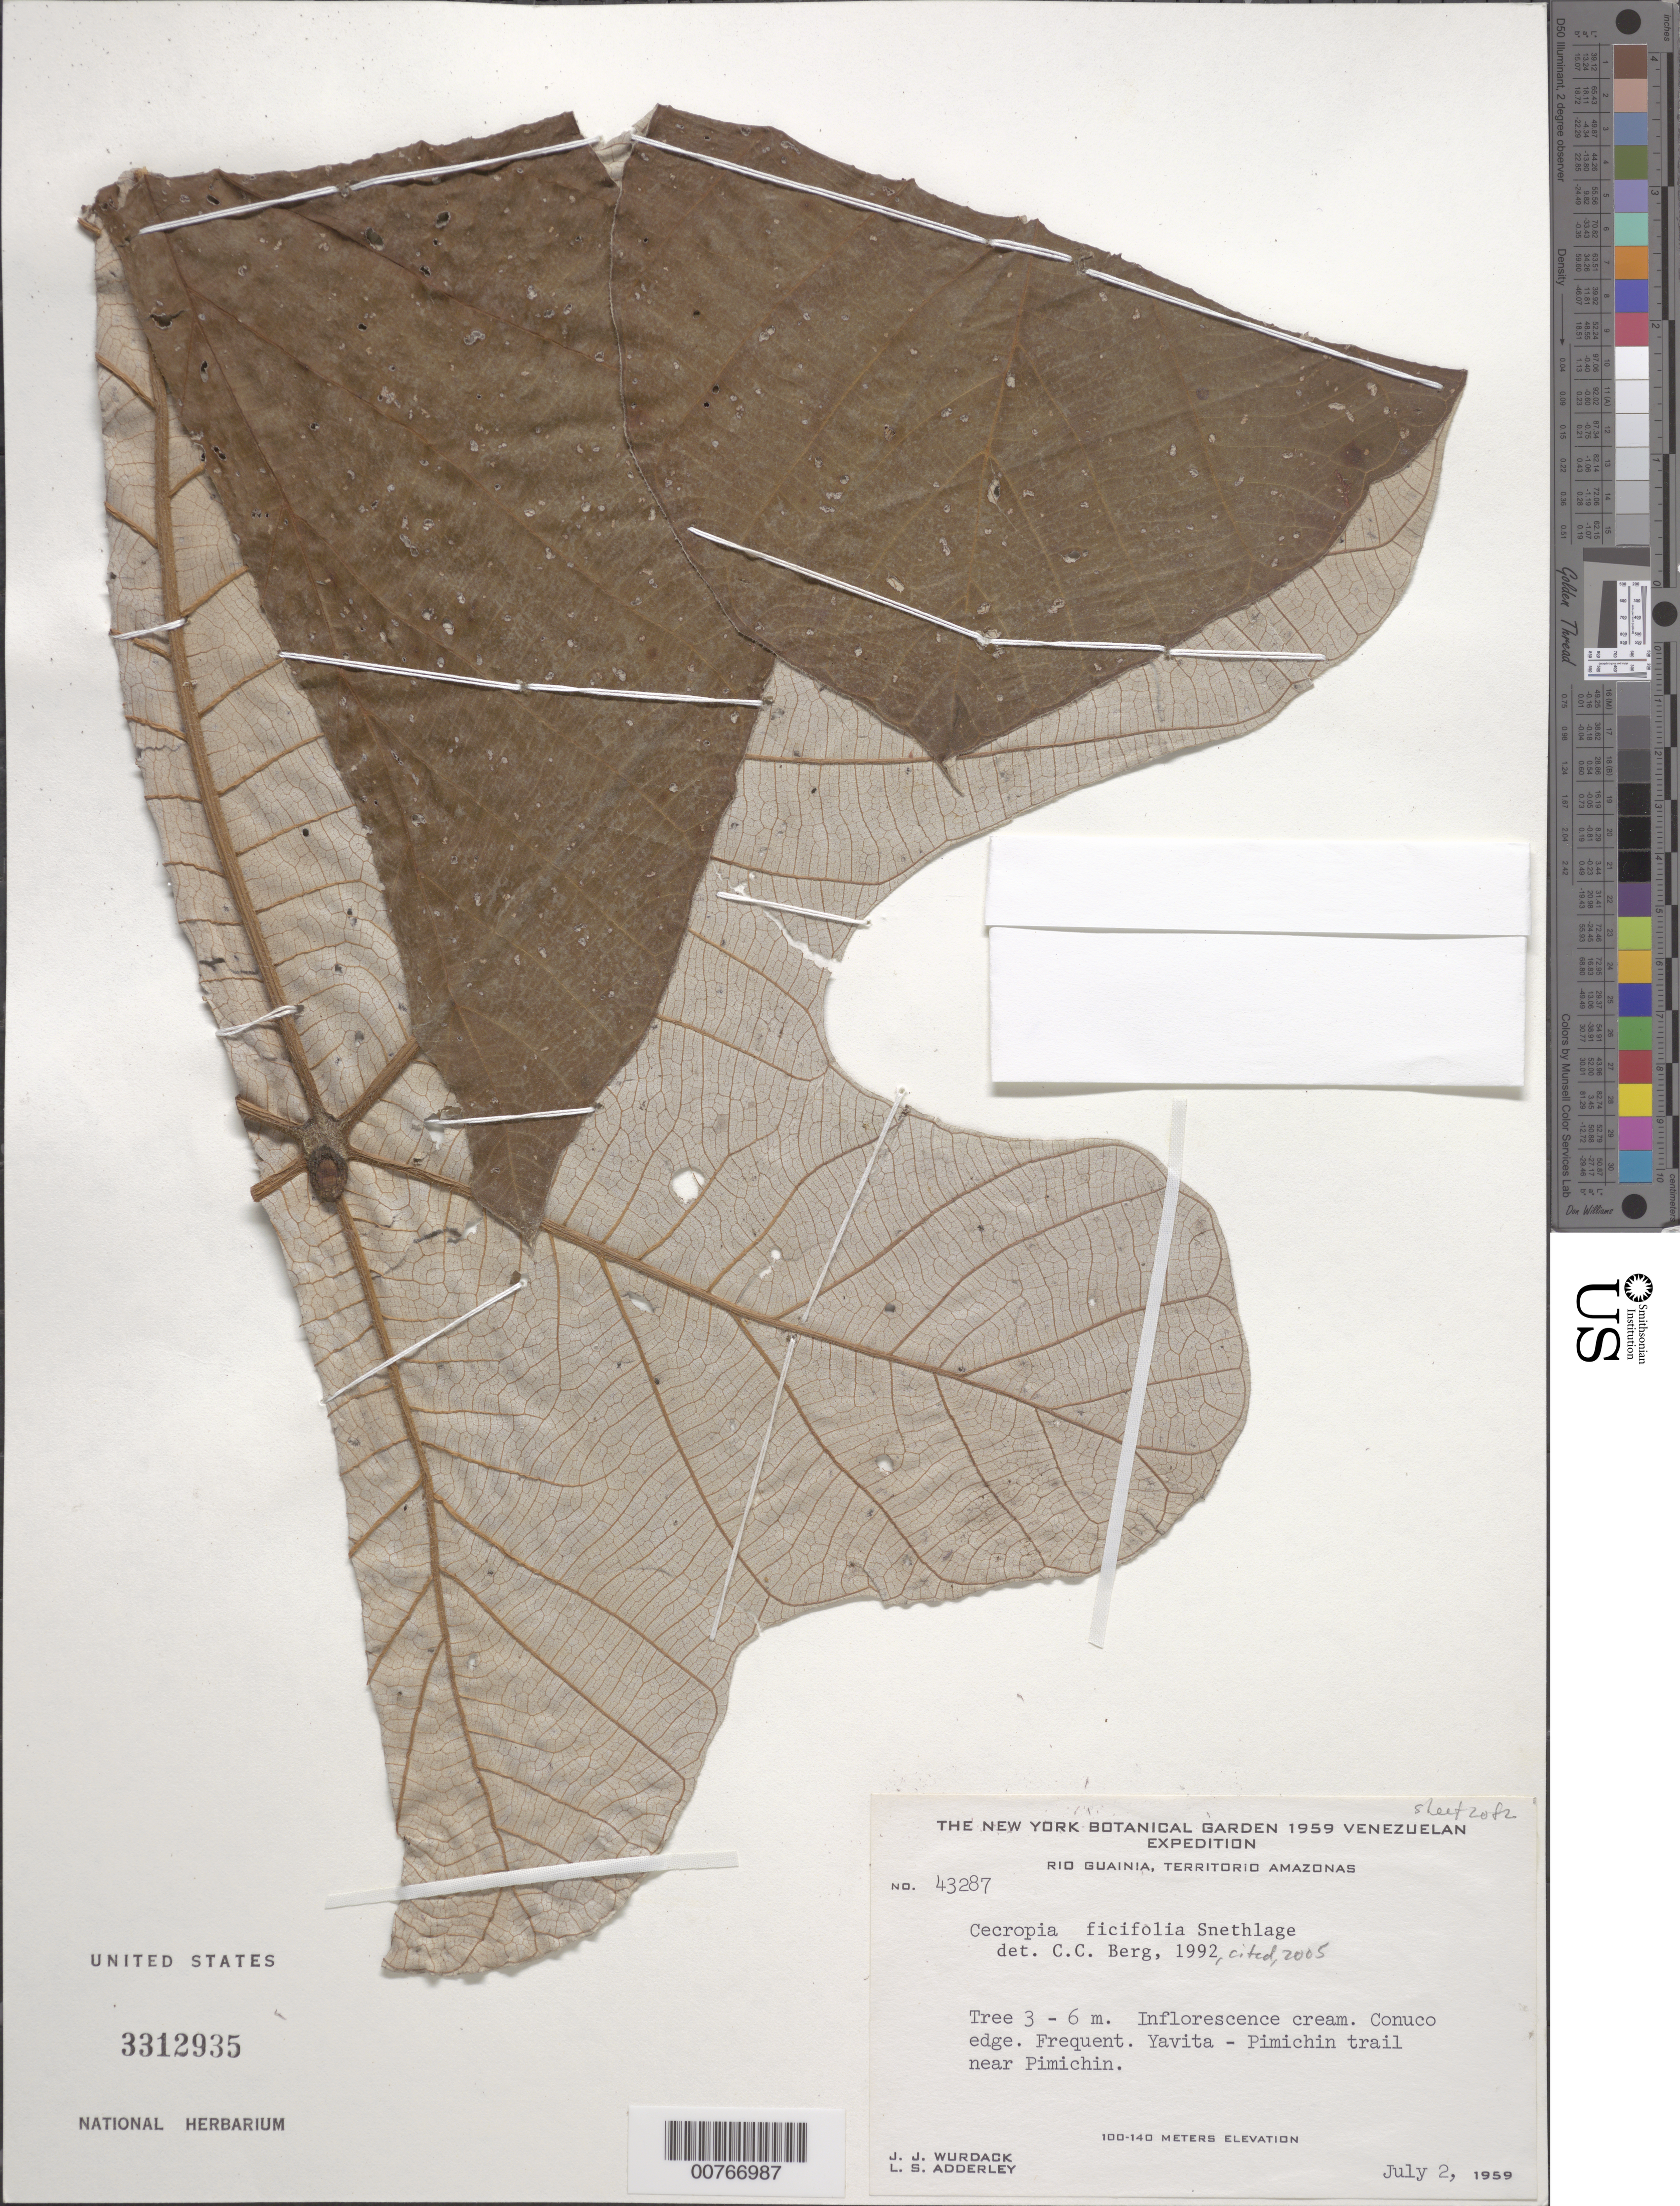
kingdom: Plantae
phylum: Tracheophyta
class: Magnoliopsida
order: Rosales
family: Urticaceae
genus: Cecropia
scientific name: Cecropia ficifolia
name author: Snethlage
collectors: J. J. Wurdack & L. S. Adderley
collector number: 43287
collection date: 1959-07-02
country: Venezuela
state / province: Amazonas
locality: Rio Guainia. Yavita - Pimichin Trail near Pimichin.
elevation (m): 100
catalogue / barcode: US 3312935